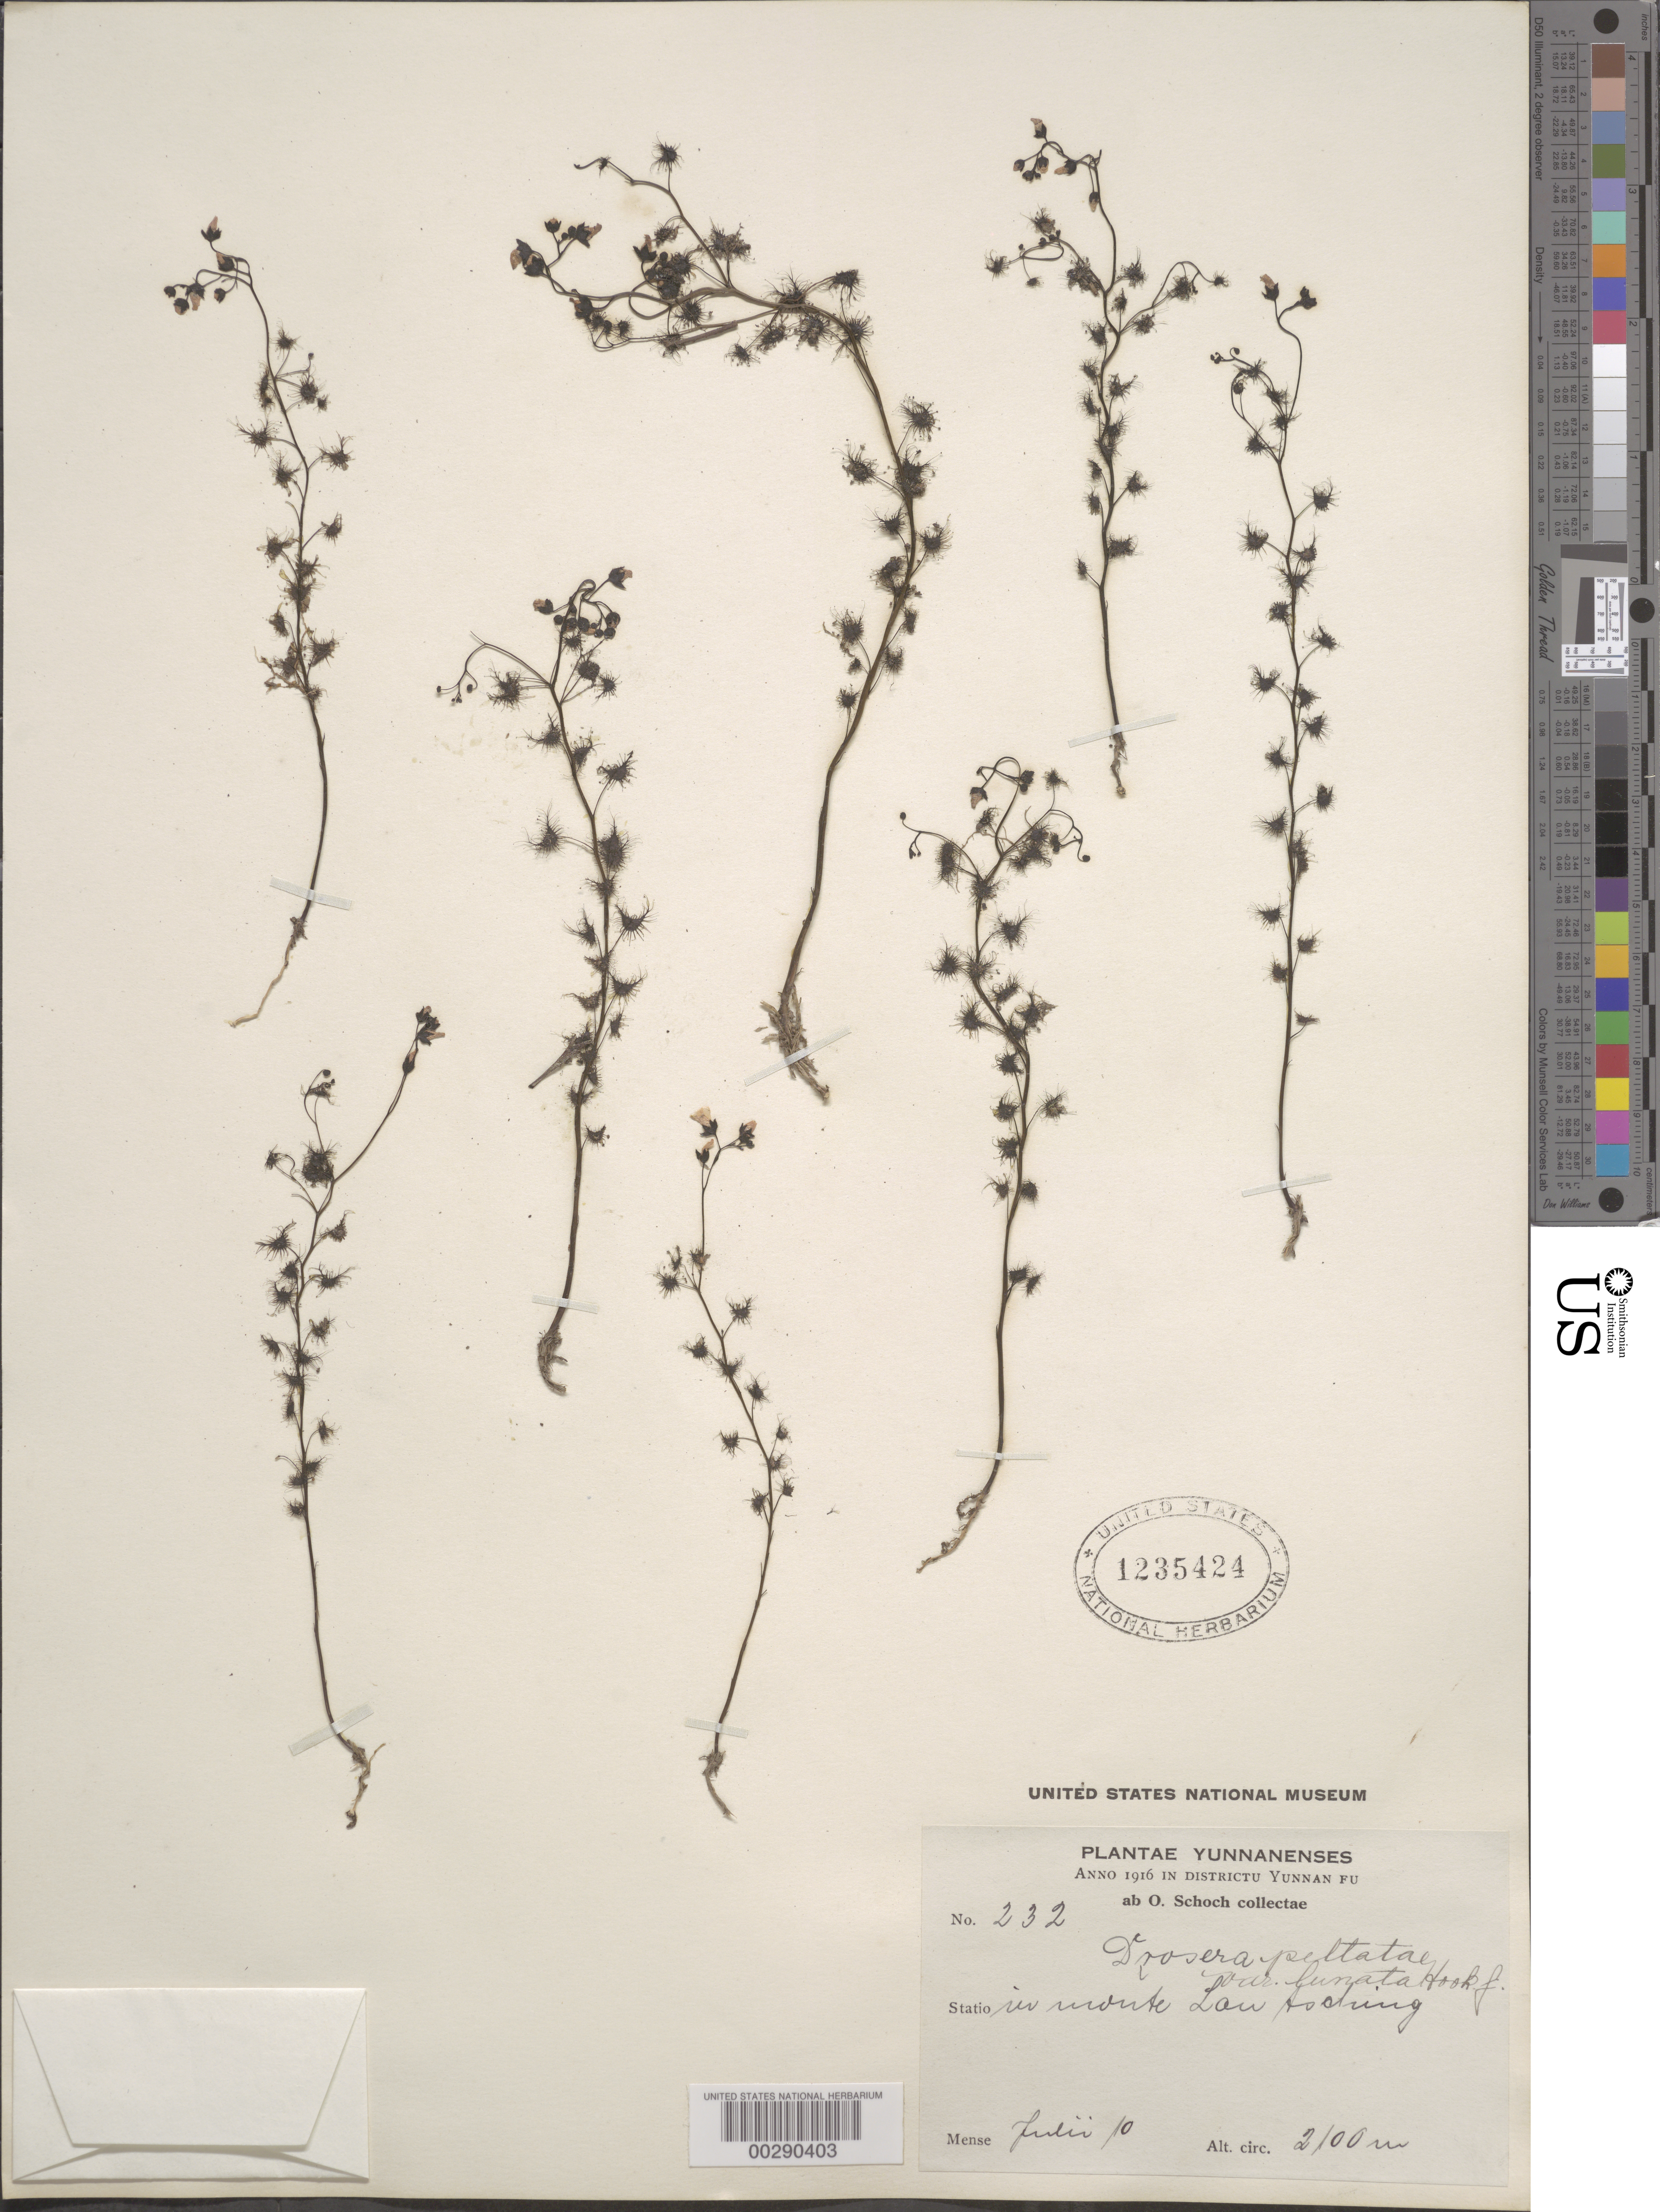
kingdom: Plantae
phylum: Tracheophyta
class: Magnoliopsida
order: Caryophyllales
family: Droseraceae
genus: Drosera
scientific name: Drosera peltata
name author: Sm. ex Willd.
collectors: O. Schoch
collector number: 232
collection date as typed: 10 Jul 1916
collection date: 1916-07-10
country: China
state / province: Yunnan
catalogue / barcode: US 1235424